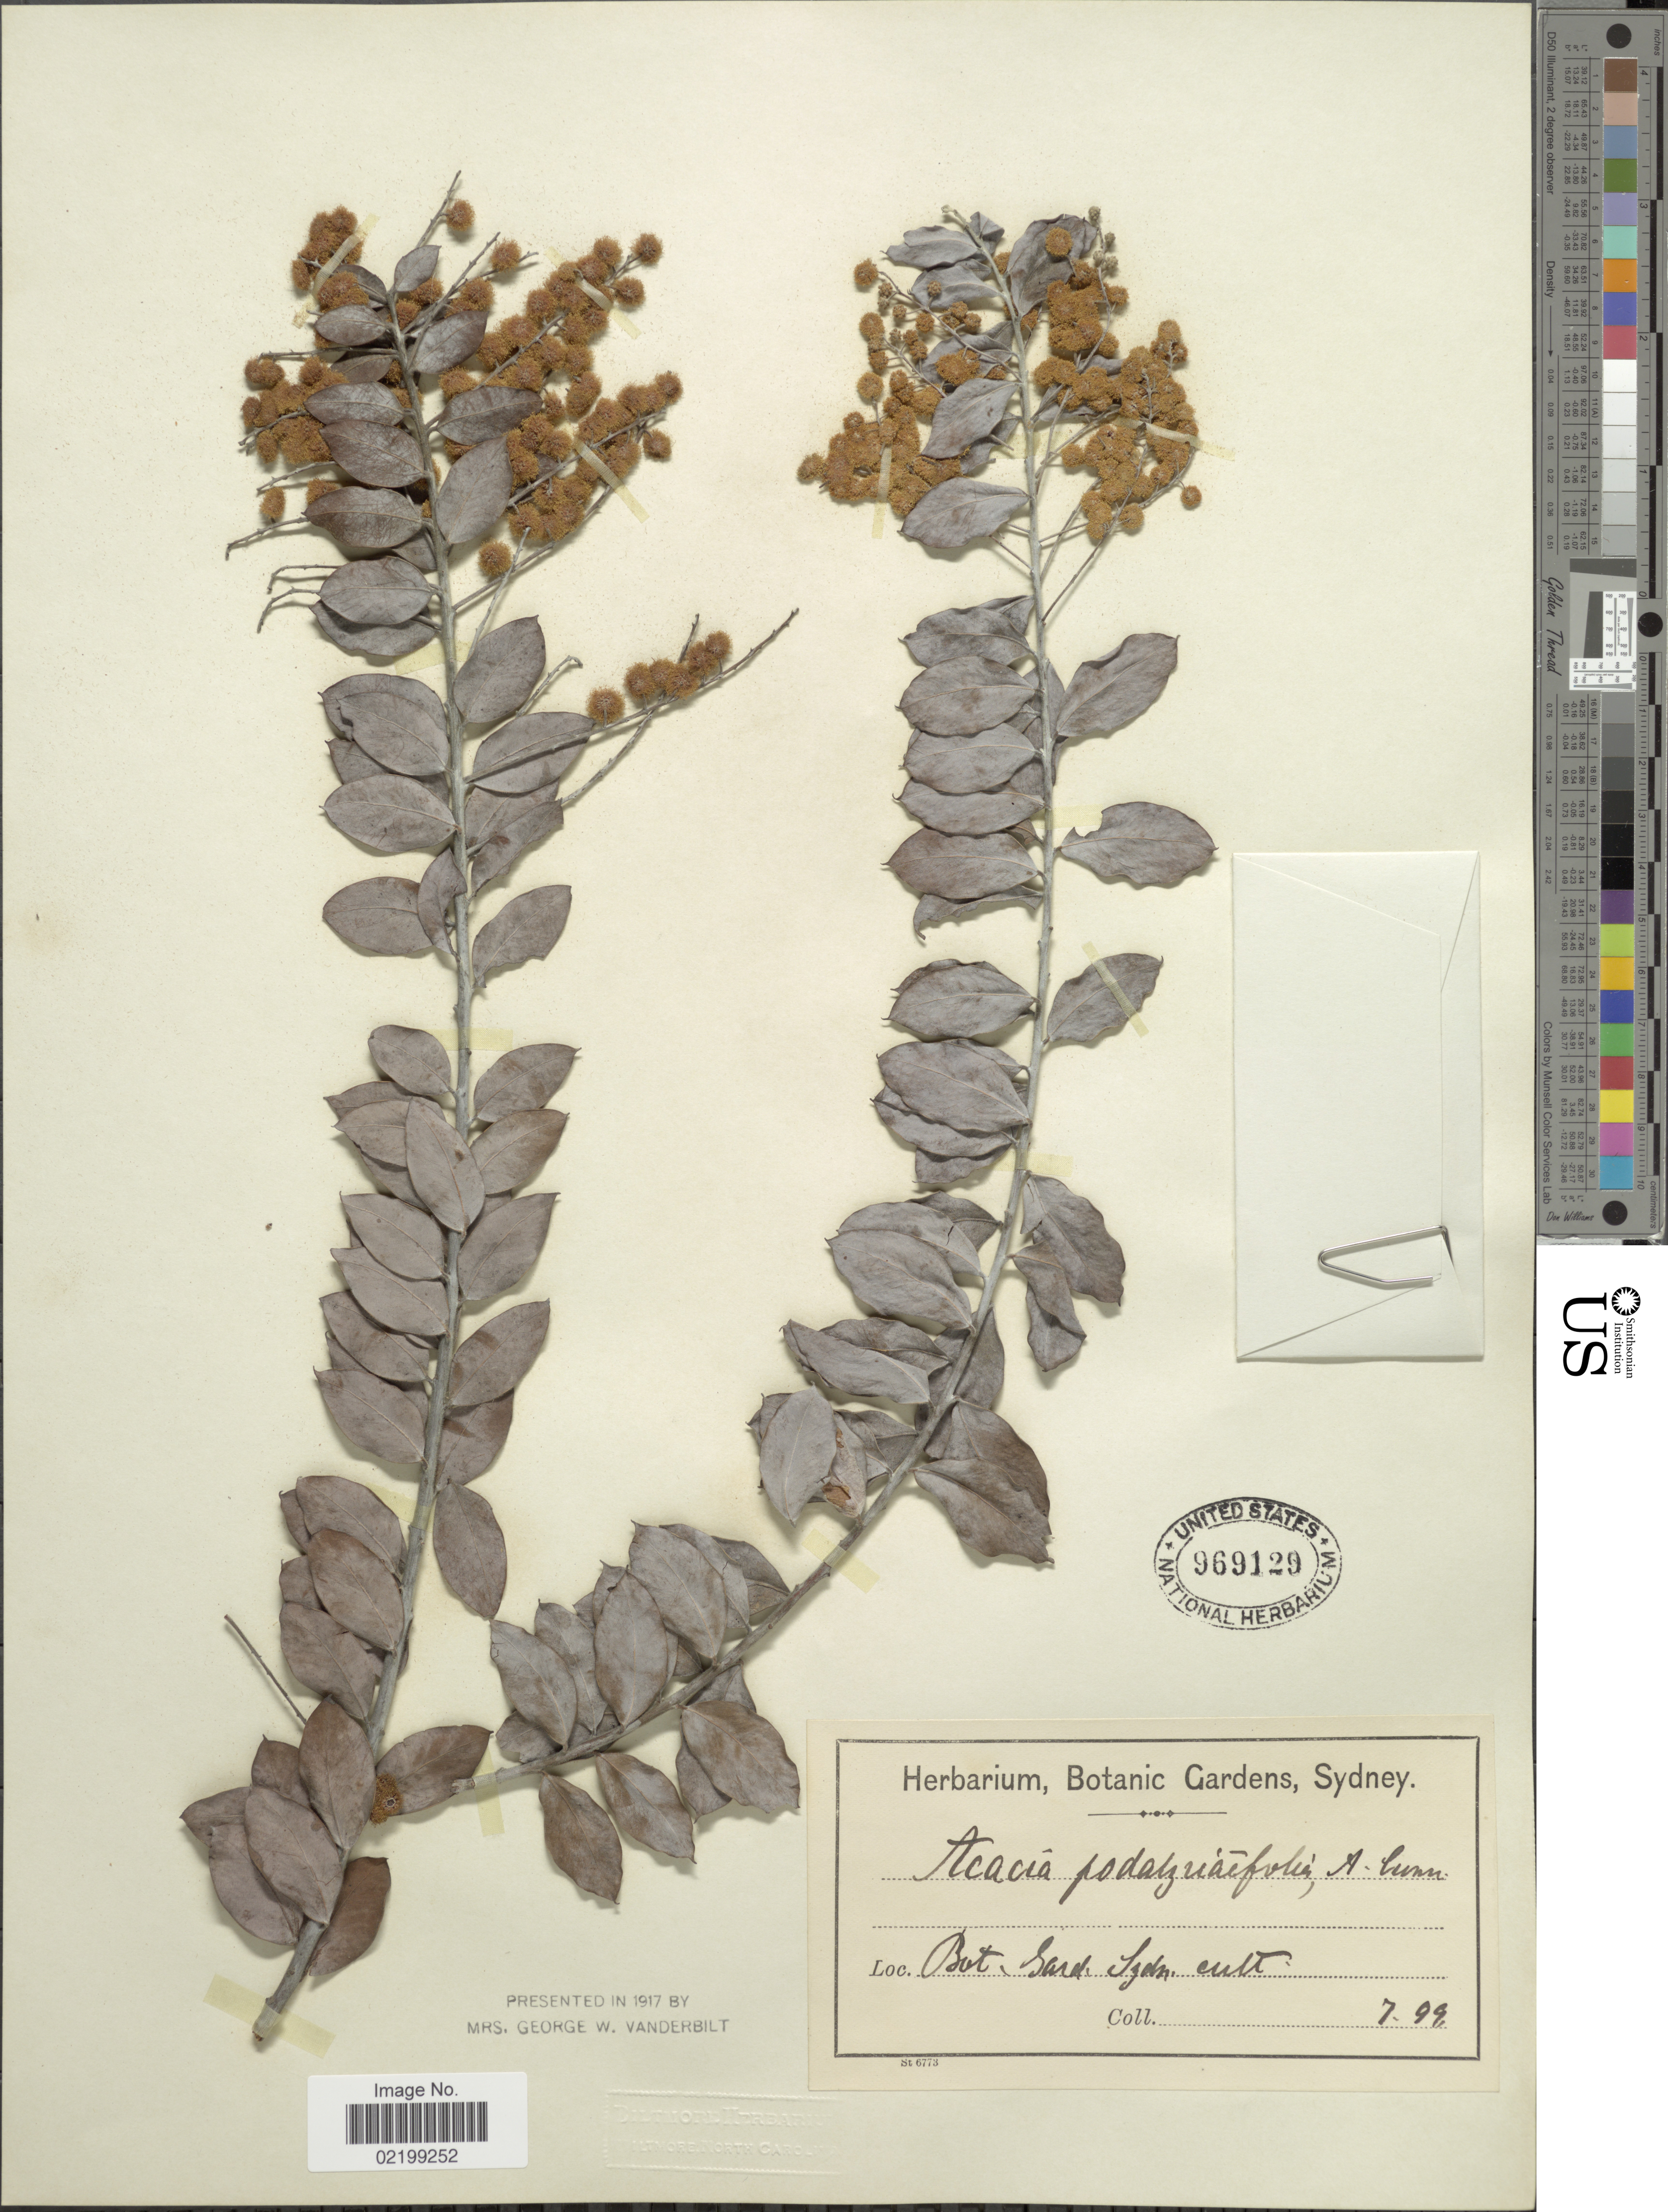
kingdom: Plantae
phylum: Tracheophyta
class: Magnoliopsida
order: Fabales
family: Fabaceae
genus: Acacia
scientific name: Acacia podalyriifolia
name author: A. Cunn. ex G. Don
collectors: ex Herb. Bot. Gard. Sydney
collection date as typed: Transcribed d/m/y: /7/99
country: Australia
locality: Bot. Gard. Syd.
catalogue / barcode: US 969129